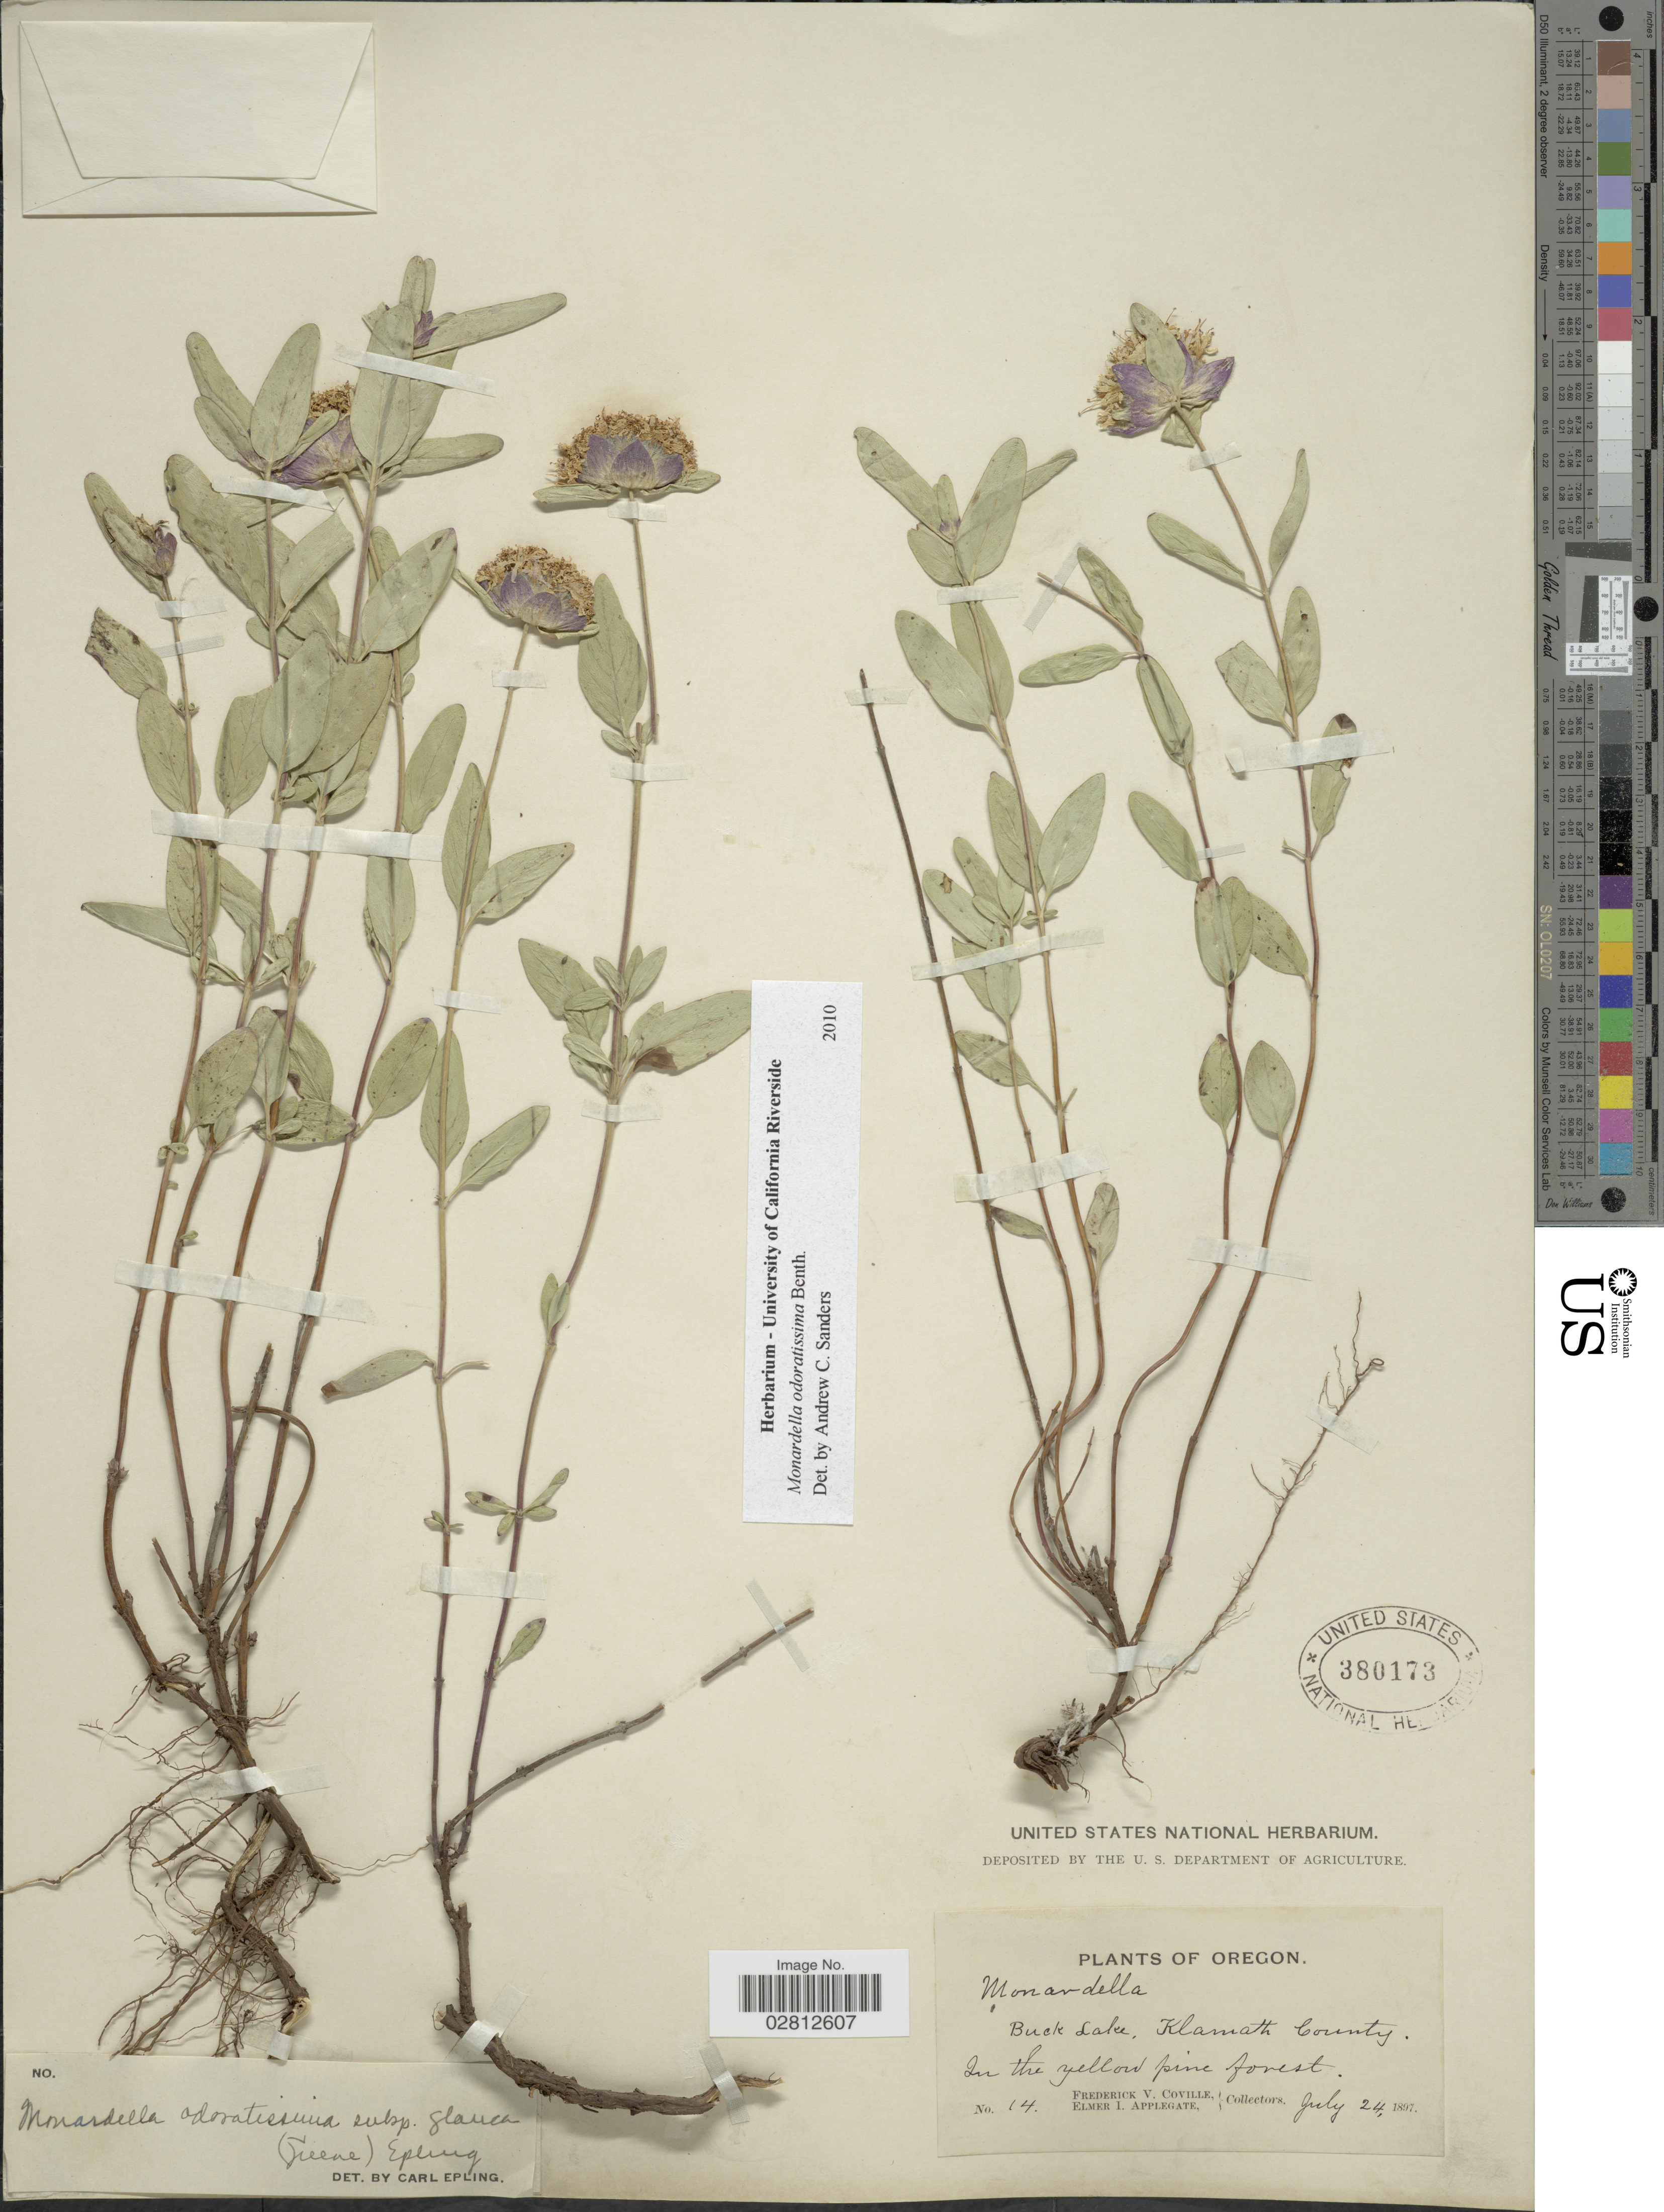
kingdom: Plantae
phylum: Tracheophyta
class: Magnoliopsida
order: Lamiales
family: Lamiaceae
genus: Monardella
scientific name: Monardella odoratissima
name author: Benth.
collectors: F. V. Coville & E. I. Applegate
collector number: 14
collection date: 1897-07-24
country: United States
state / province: Oregon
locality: Buck Lake, Klamath County.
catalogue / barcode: US 380173